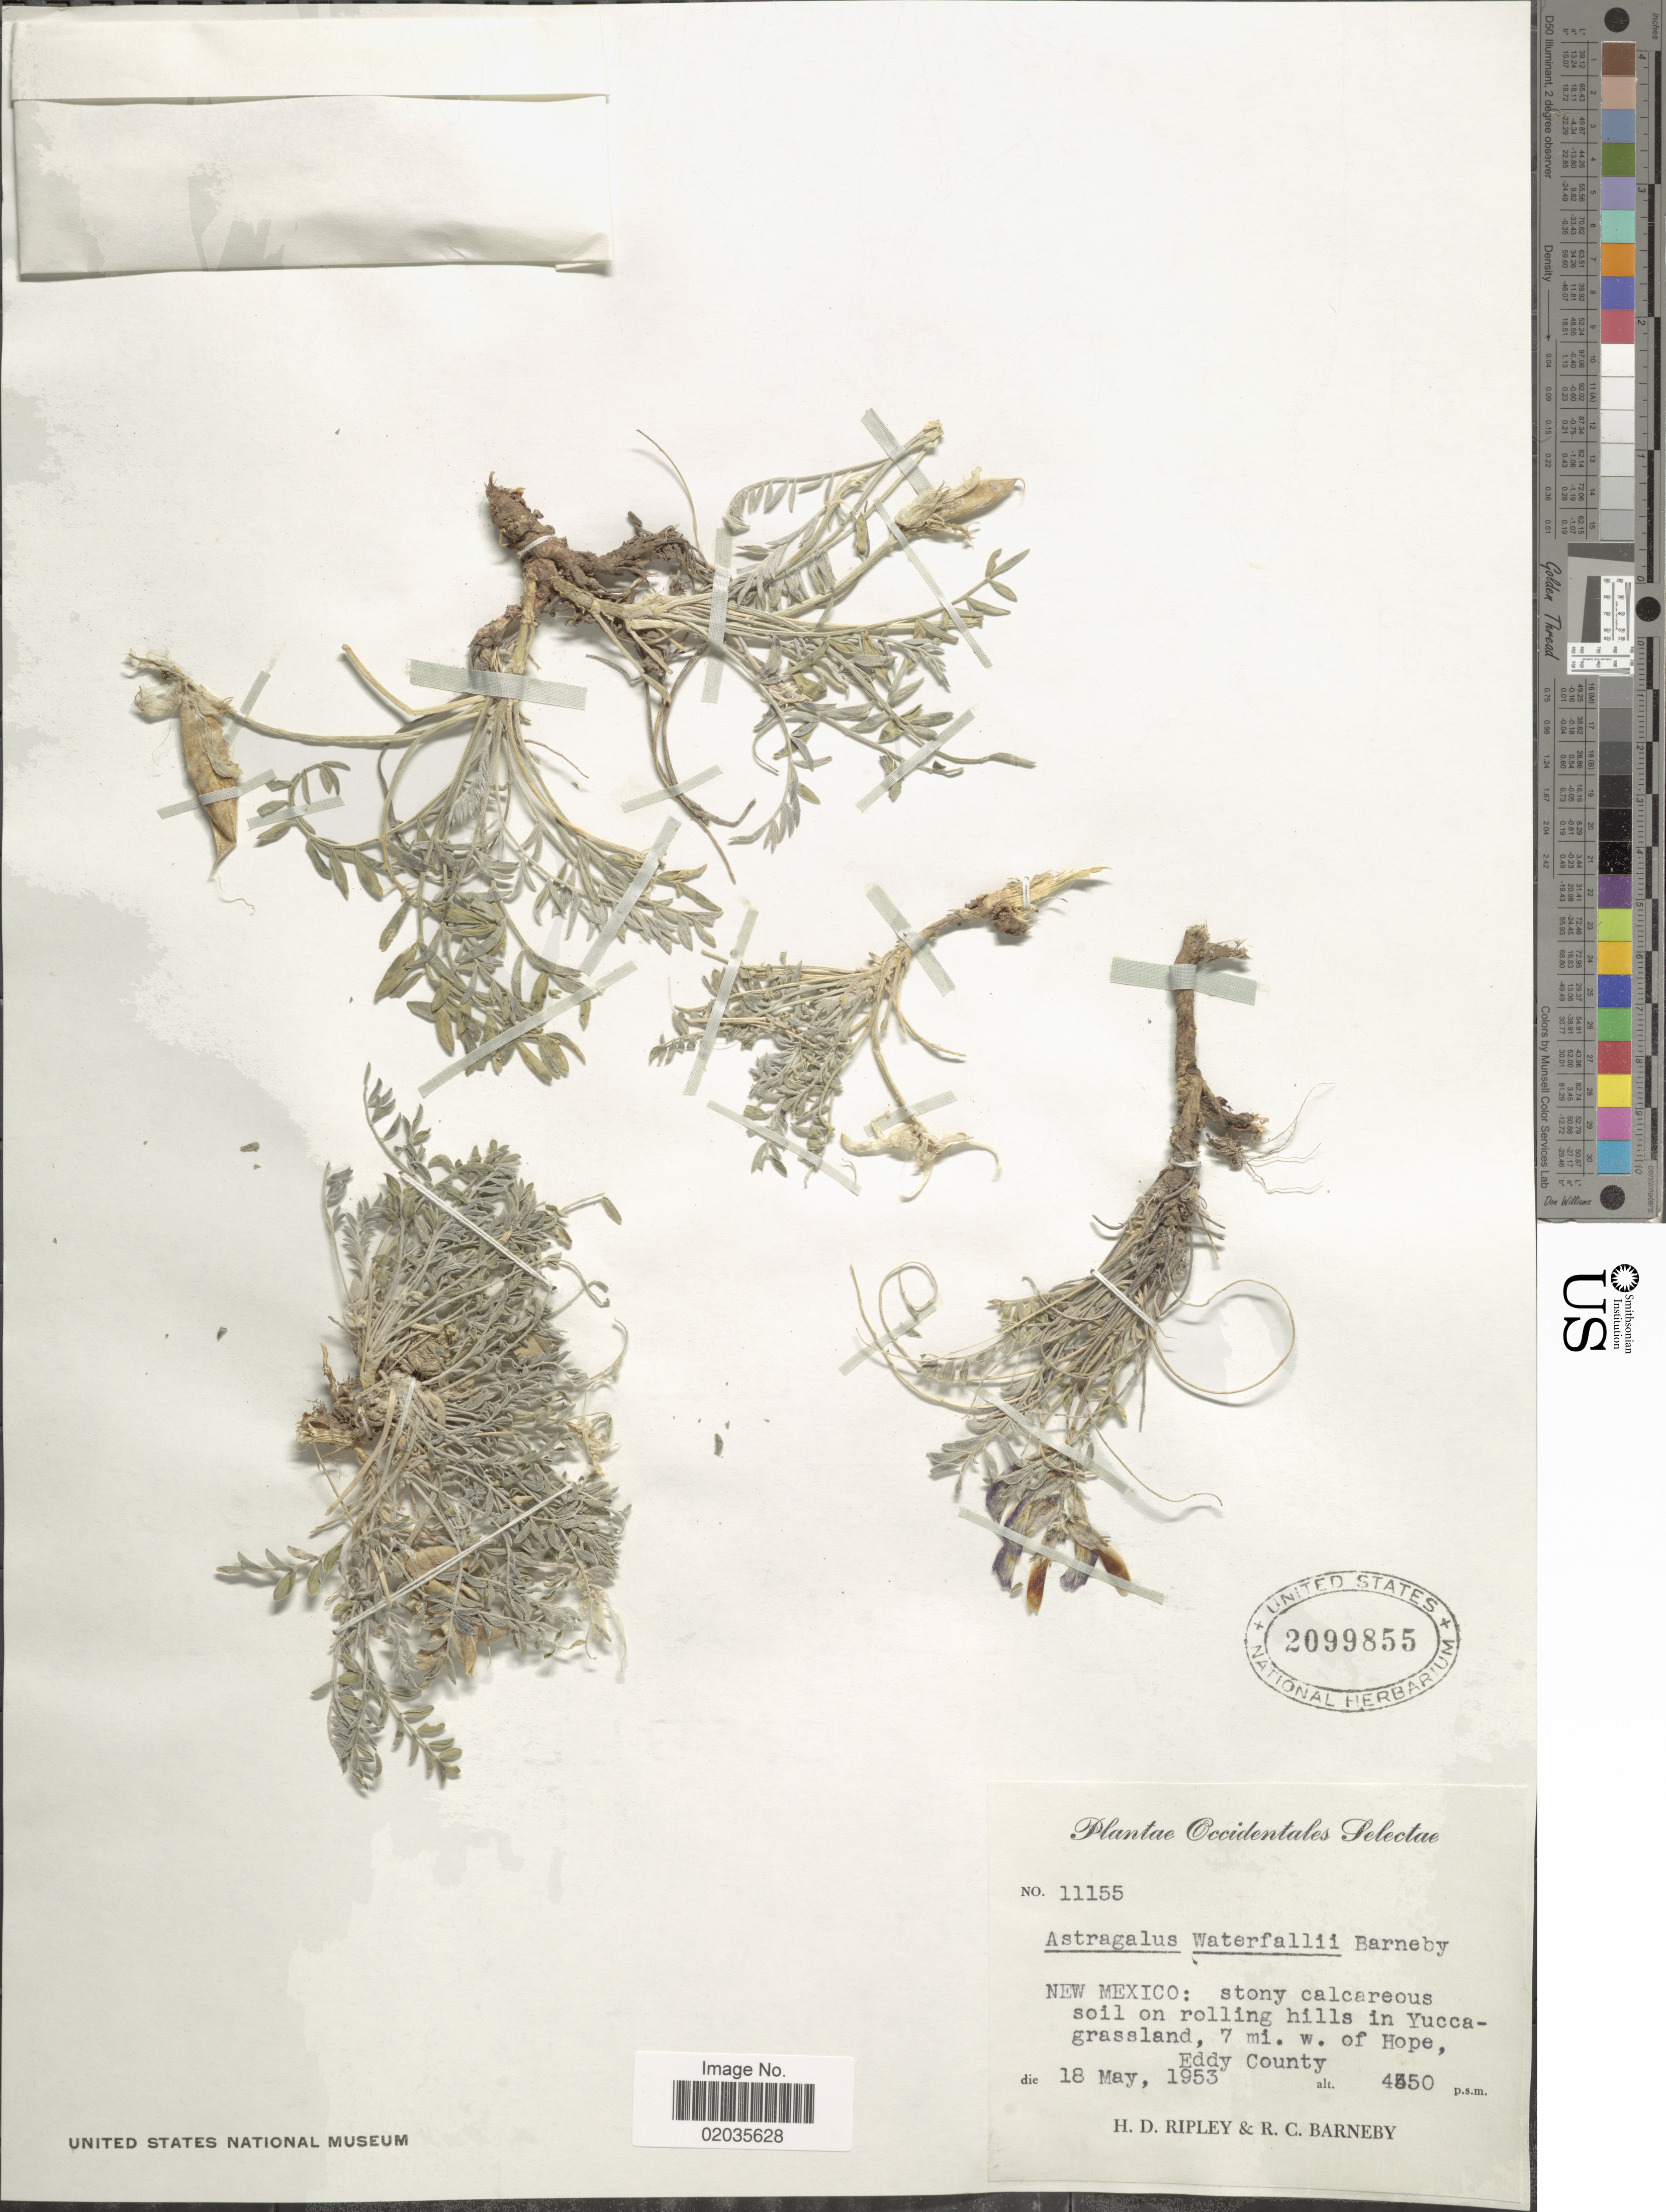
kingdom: Plantae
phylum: Tracheophyta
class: Magnoliopsida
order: Fabales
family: Fabaceae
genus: Astragalus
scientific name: Astragalus waterfallii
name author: Barneby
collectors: H. Ripley & R. C. Barneby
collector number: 11155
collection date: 1953-05-18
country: United States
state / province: New Mexico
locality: Yuccagrassland, 7 mi. w. of Hope, Eddy County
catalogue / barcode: US 2099855